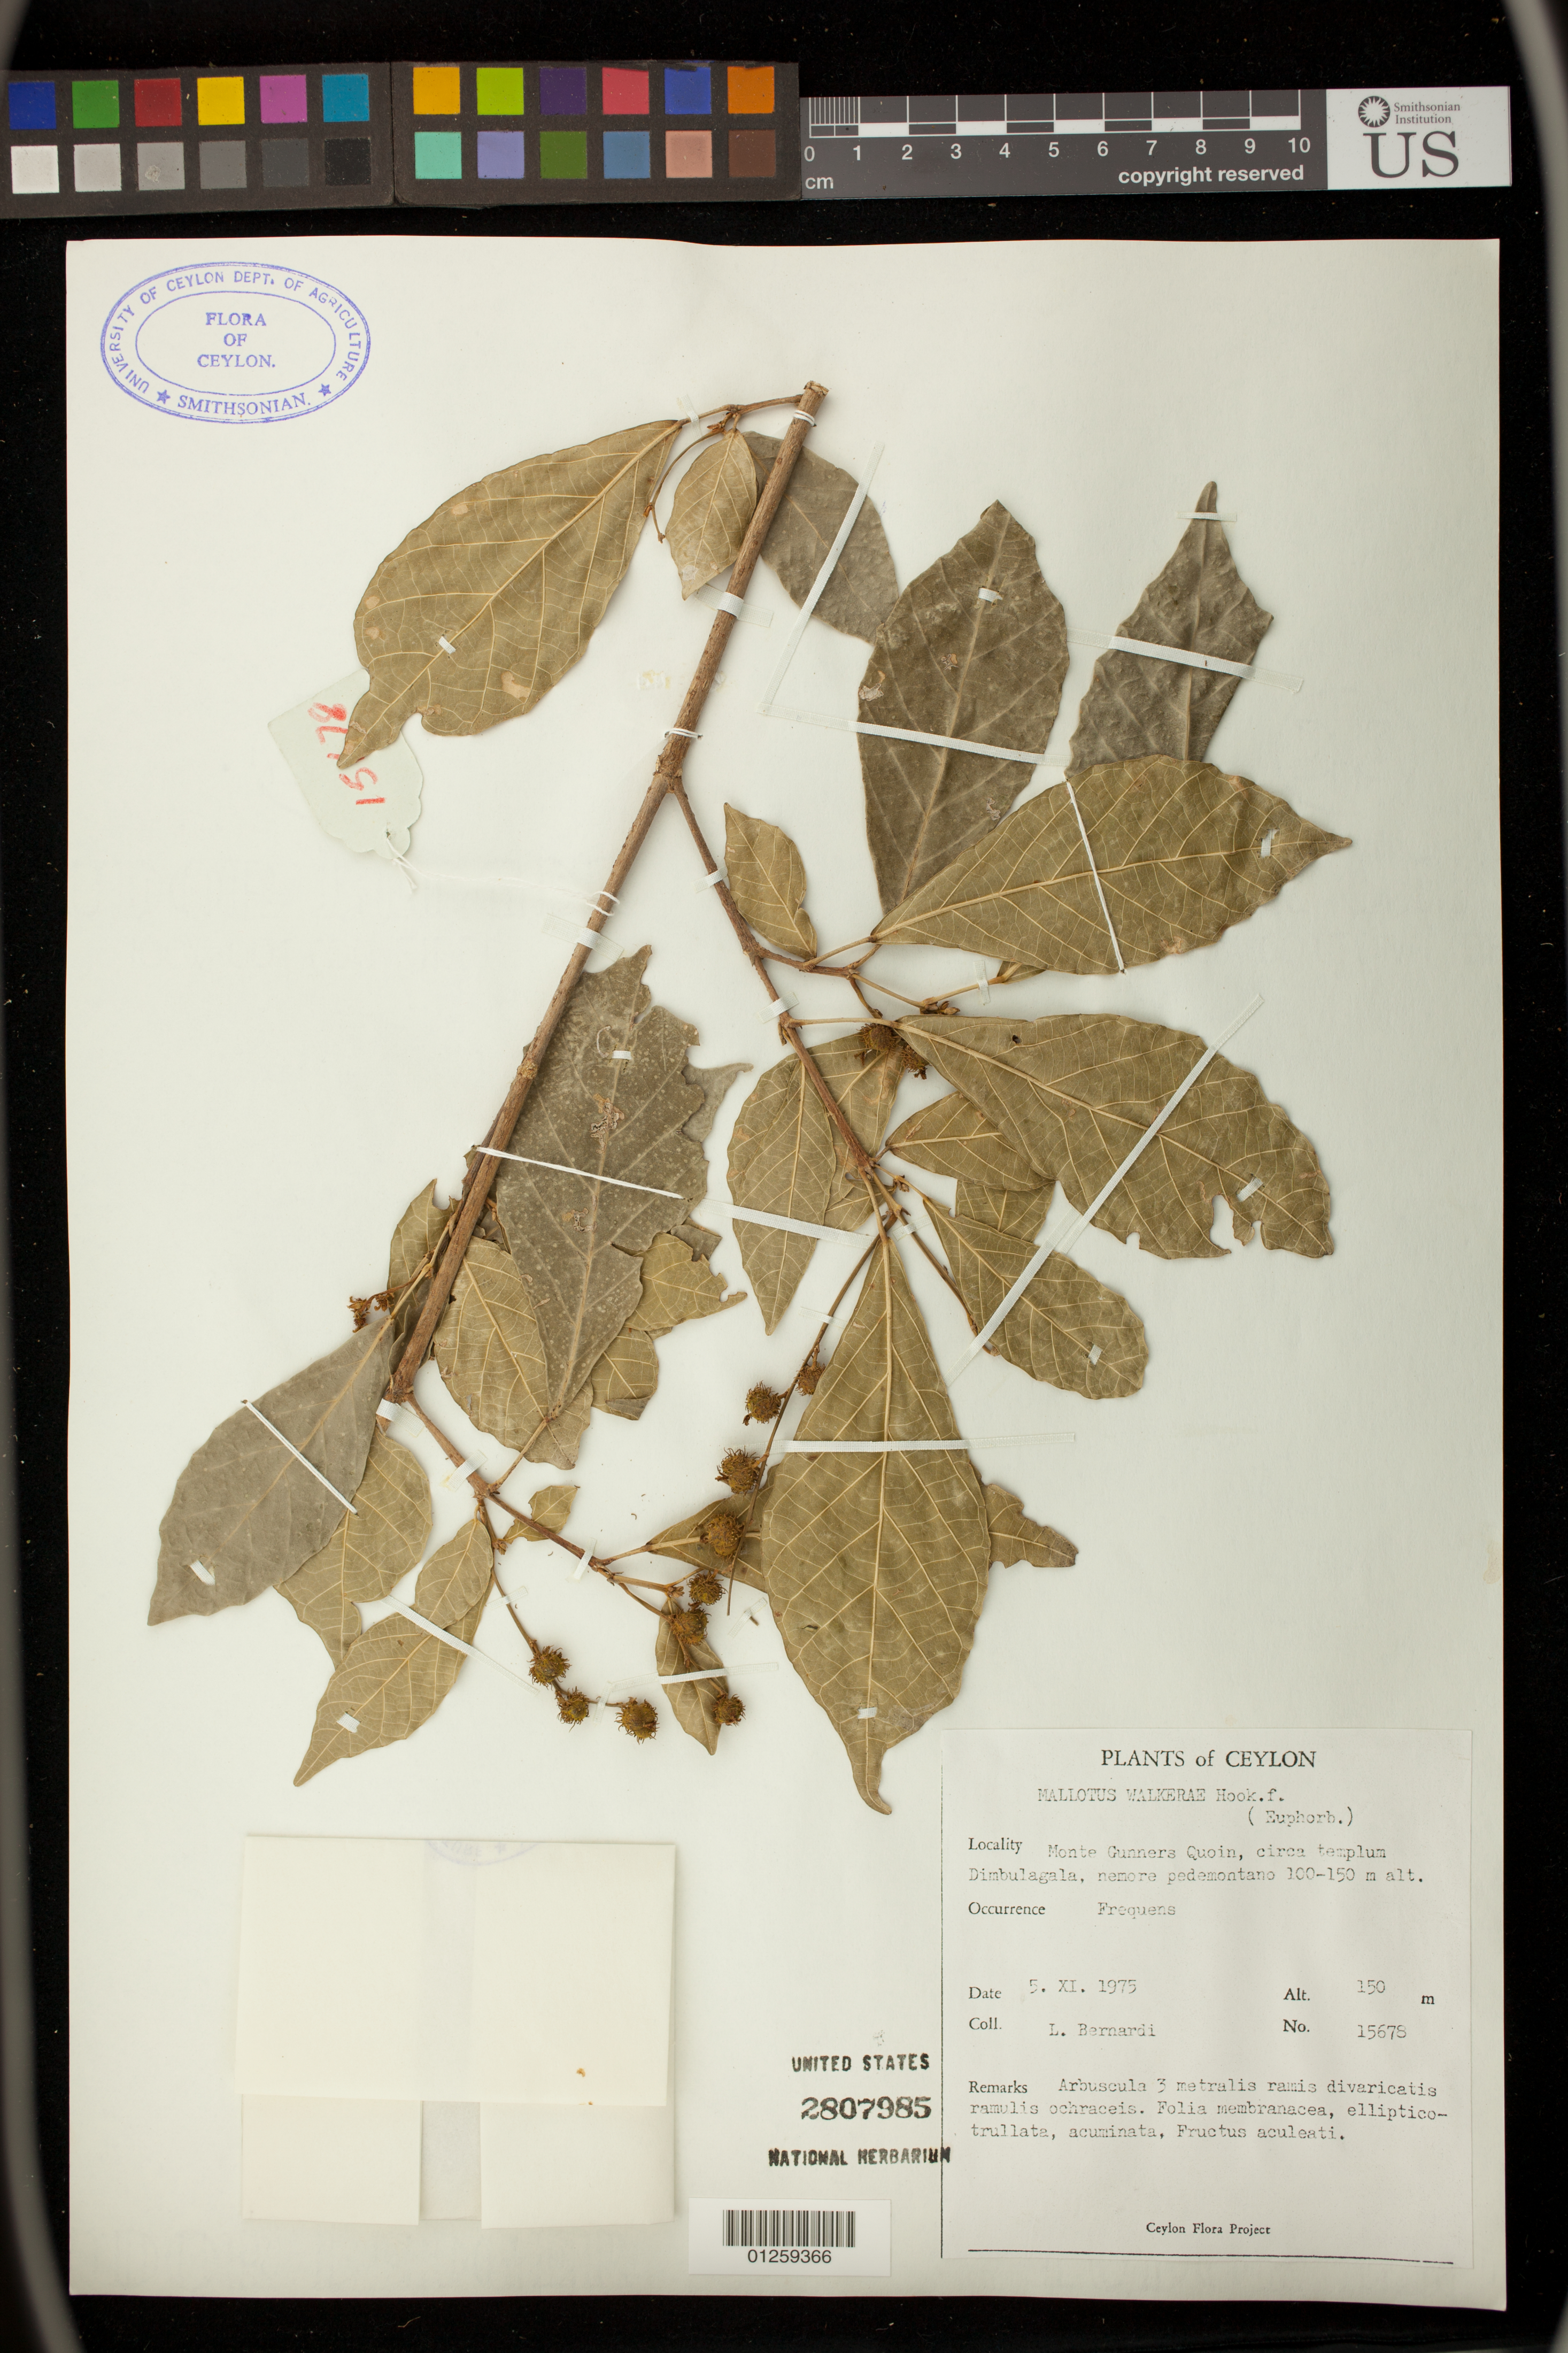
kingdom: Plantae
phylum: Tracheophyta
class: Magnoliopsida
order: Malpighiales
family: Euphorbiaceae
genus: Mallotus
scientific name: Mallotus resinosus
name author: (Blanco) Merr.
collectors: L. Bernardi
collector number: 15678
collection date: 1975-11-05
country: Sri Lanka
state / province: North Central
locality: Monte Gunners Quoin, circa templum Dimbulagala, nemore pedemontano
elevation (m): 100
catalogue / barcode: US 2807985